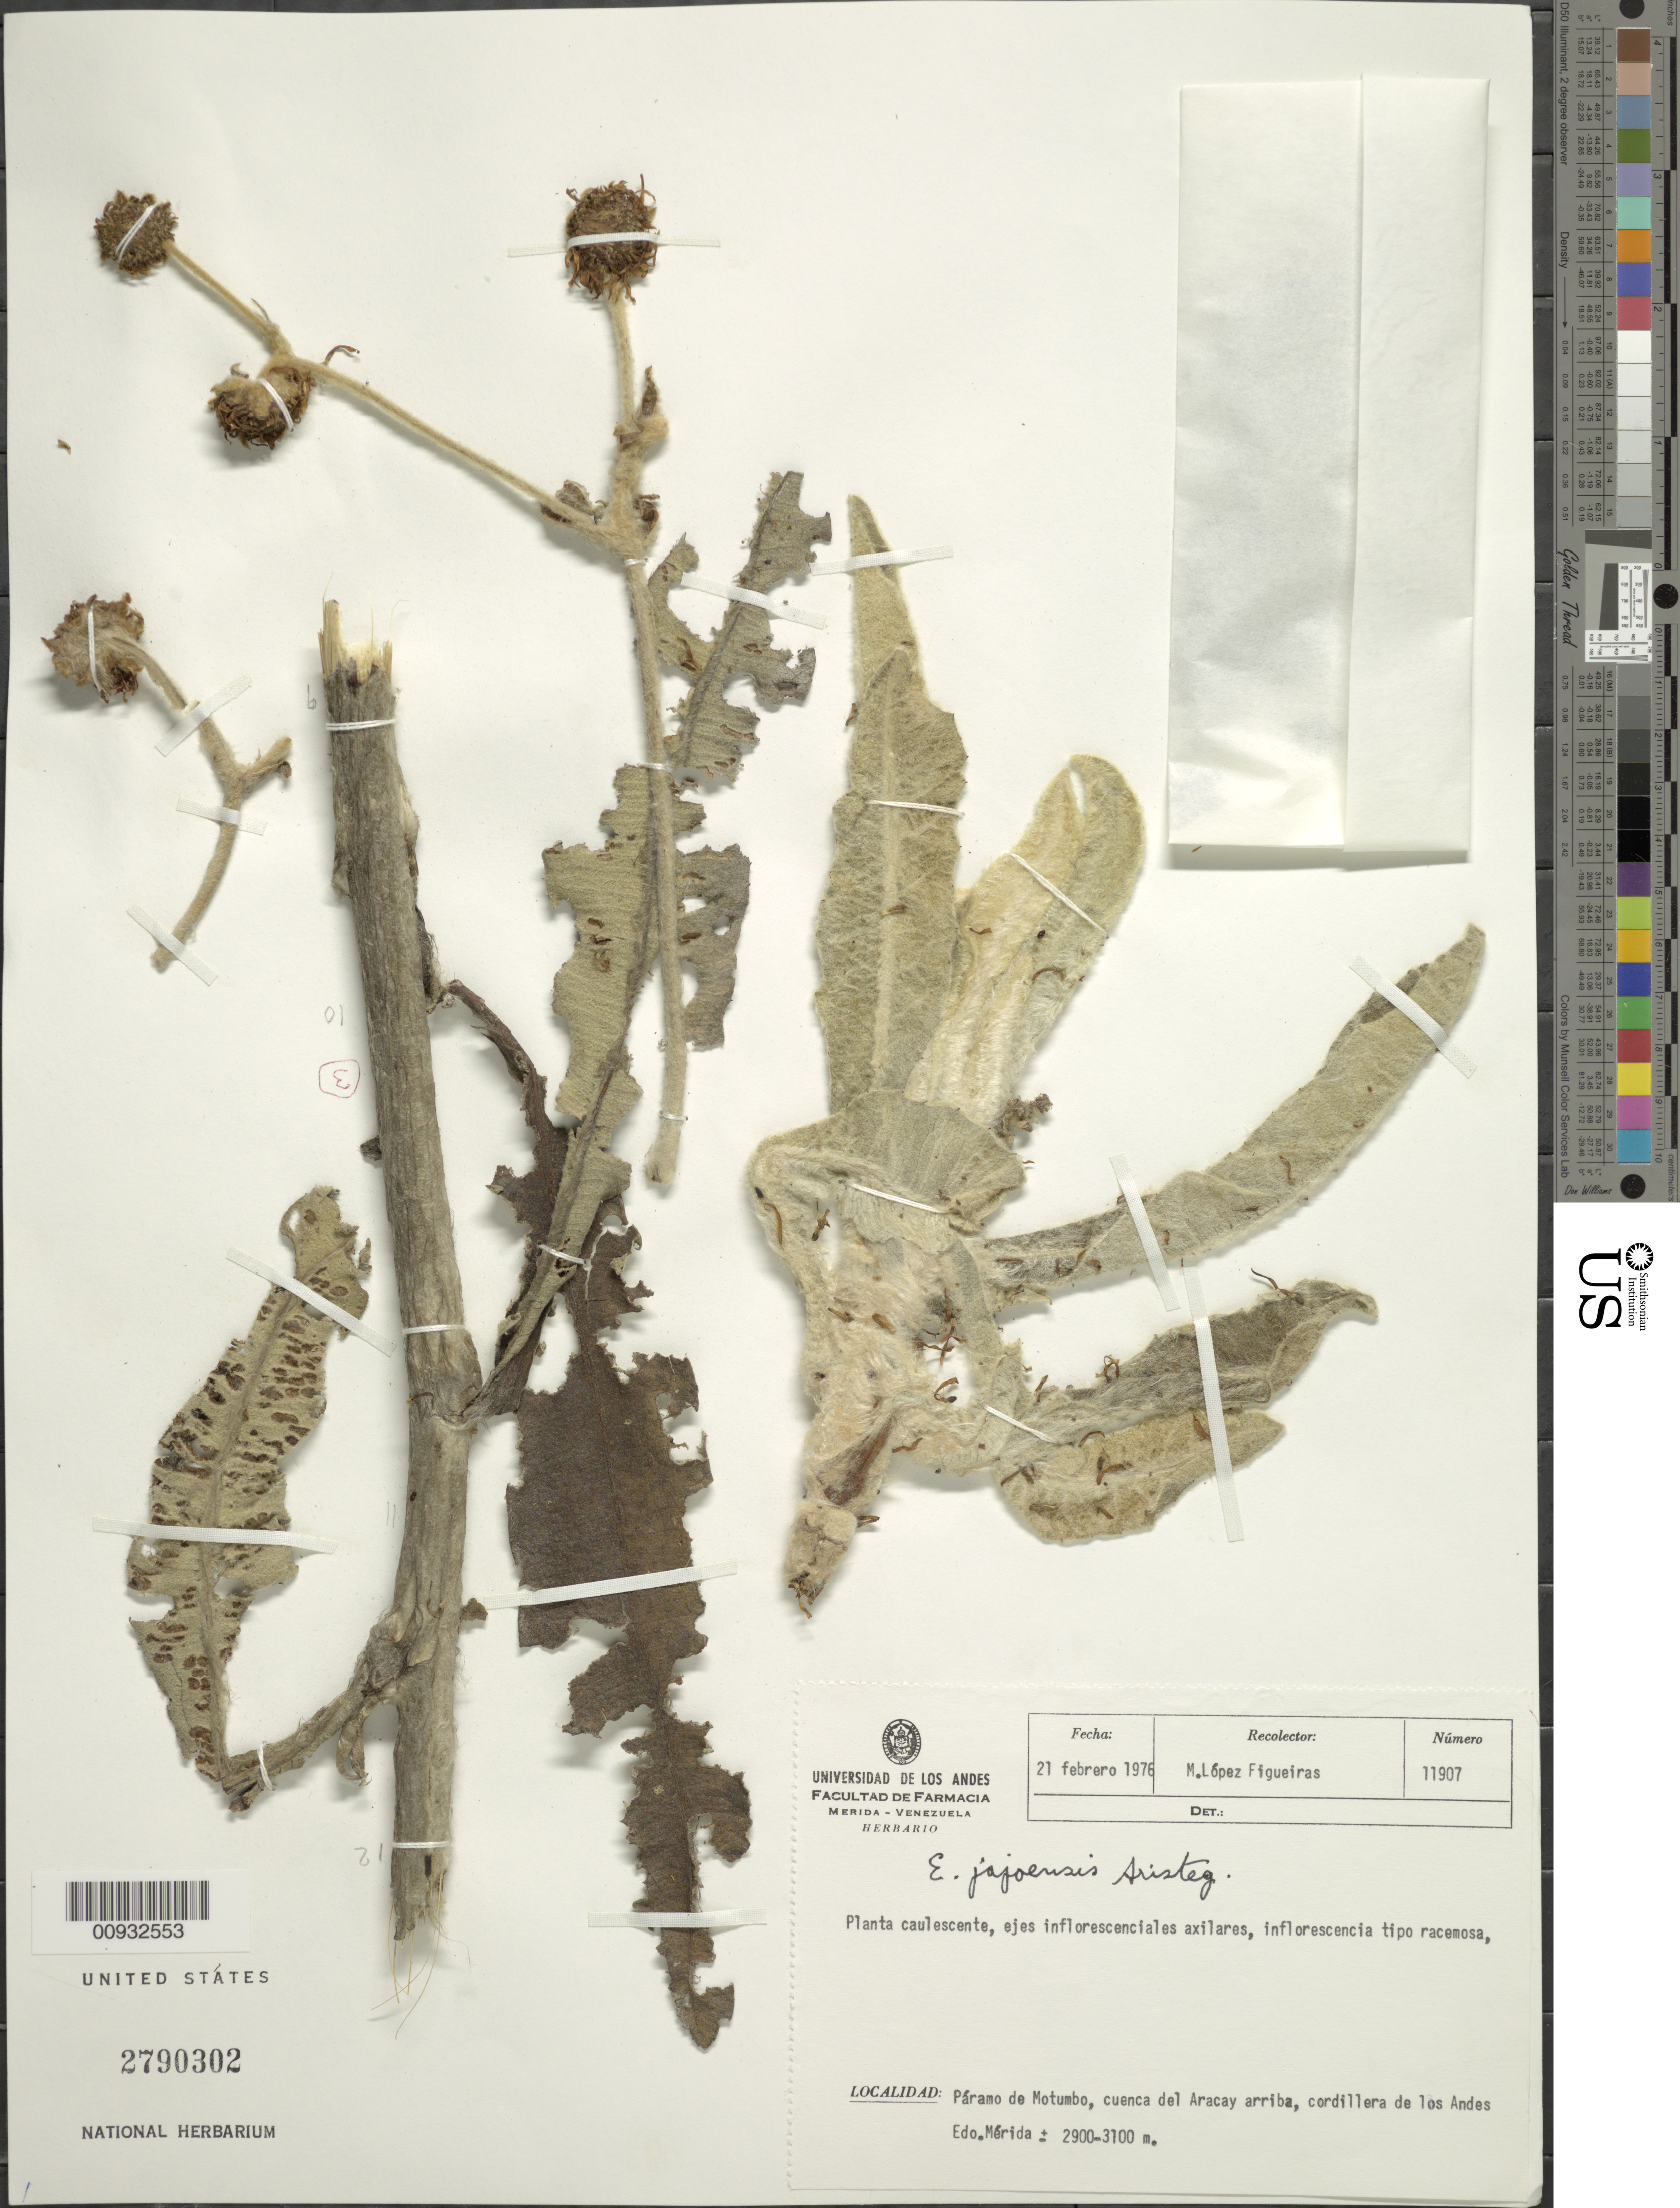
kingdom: Plantae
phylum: Tracheophyta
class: Magnoliopsida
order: Asterales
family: Asteraceae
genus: Espeletia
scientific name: Espeletia jajoensis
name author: Aristeg.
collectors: M. López Figueiras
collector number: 11907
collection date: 1976-02-21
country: Venezuela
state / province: Mérida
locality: Paramo de Motumbo, cuenca del Aracay arriba, cordillera de los Andes.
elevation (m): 2900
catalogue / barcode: US 2790302